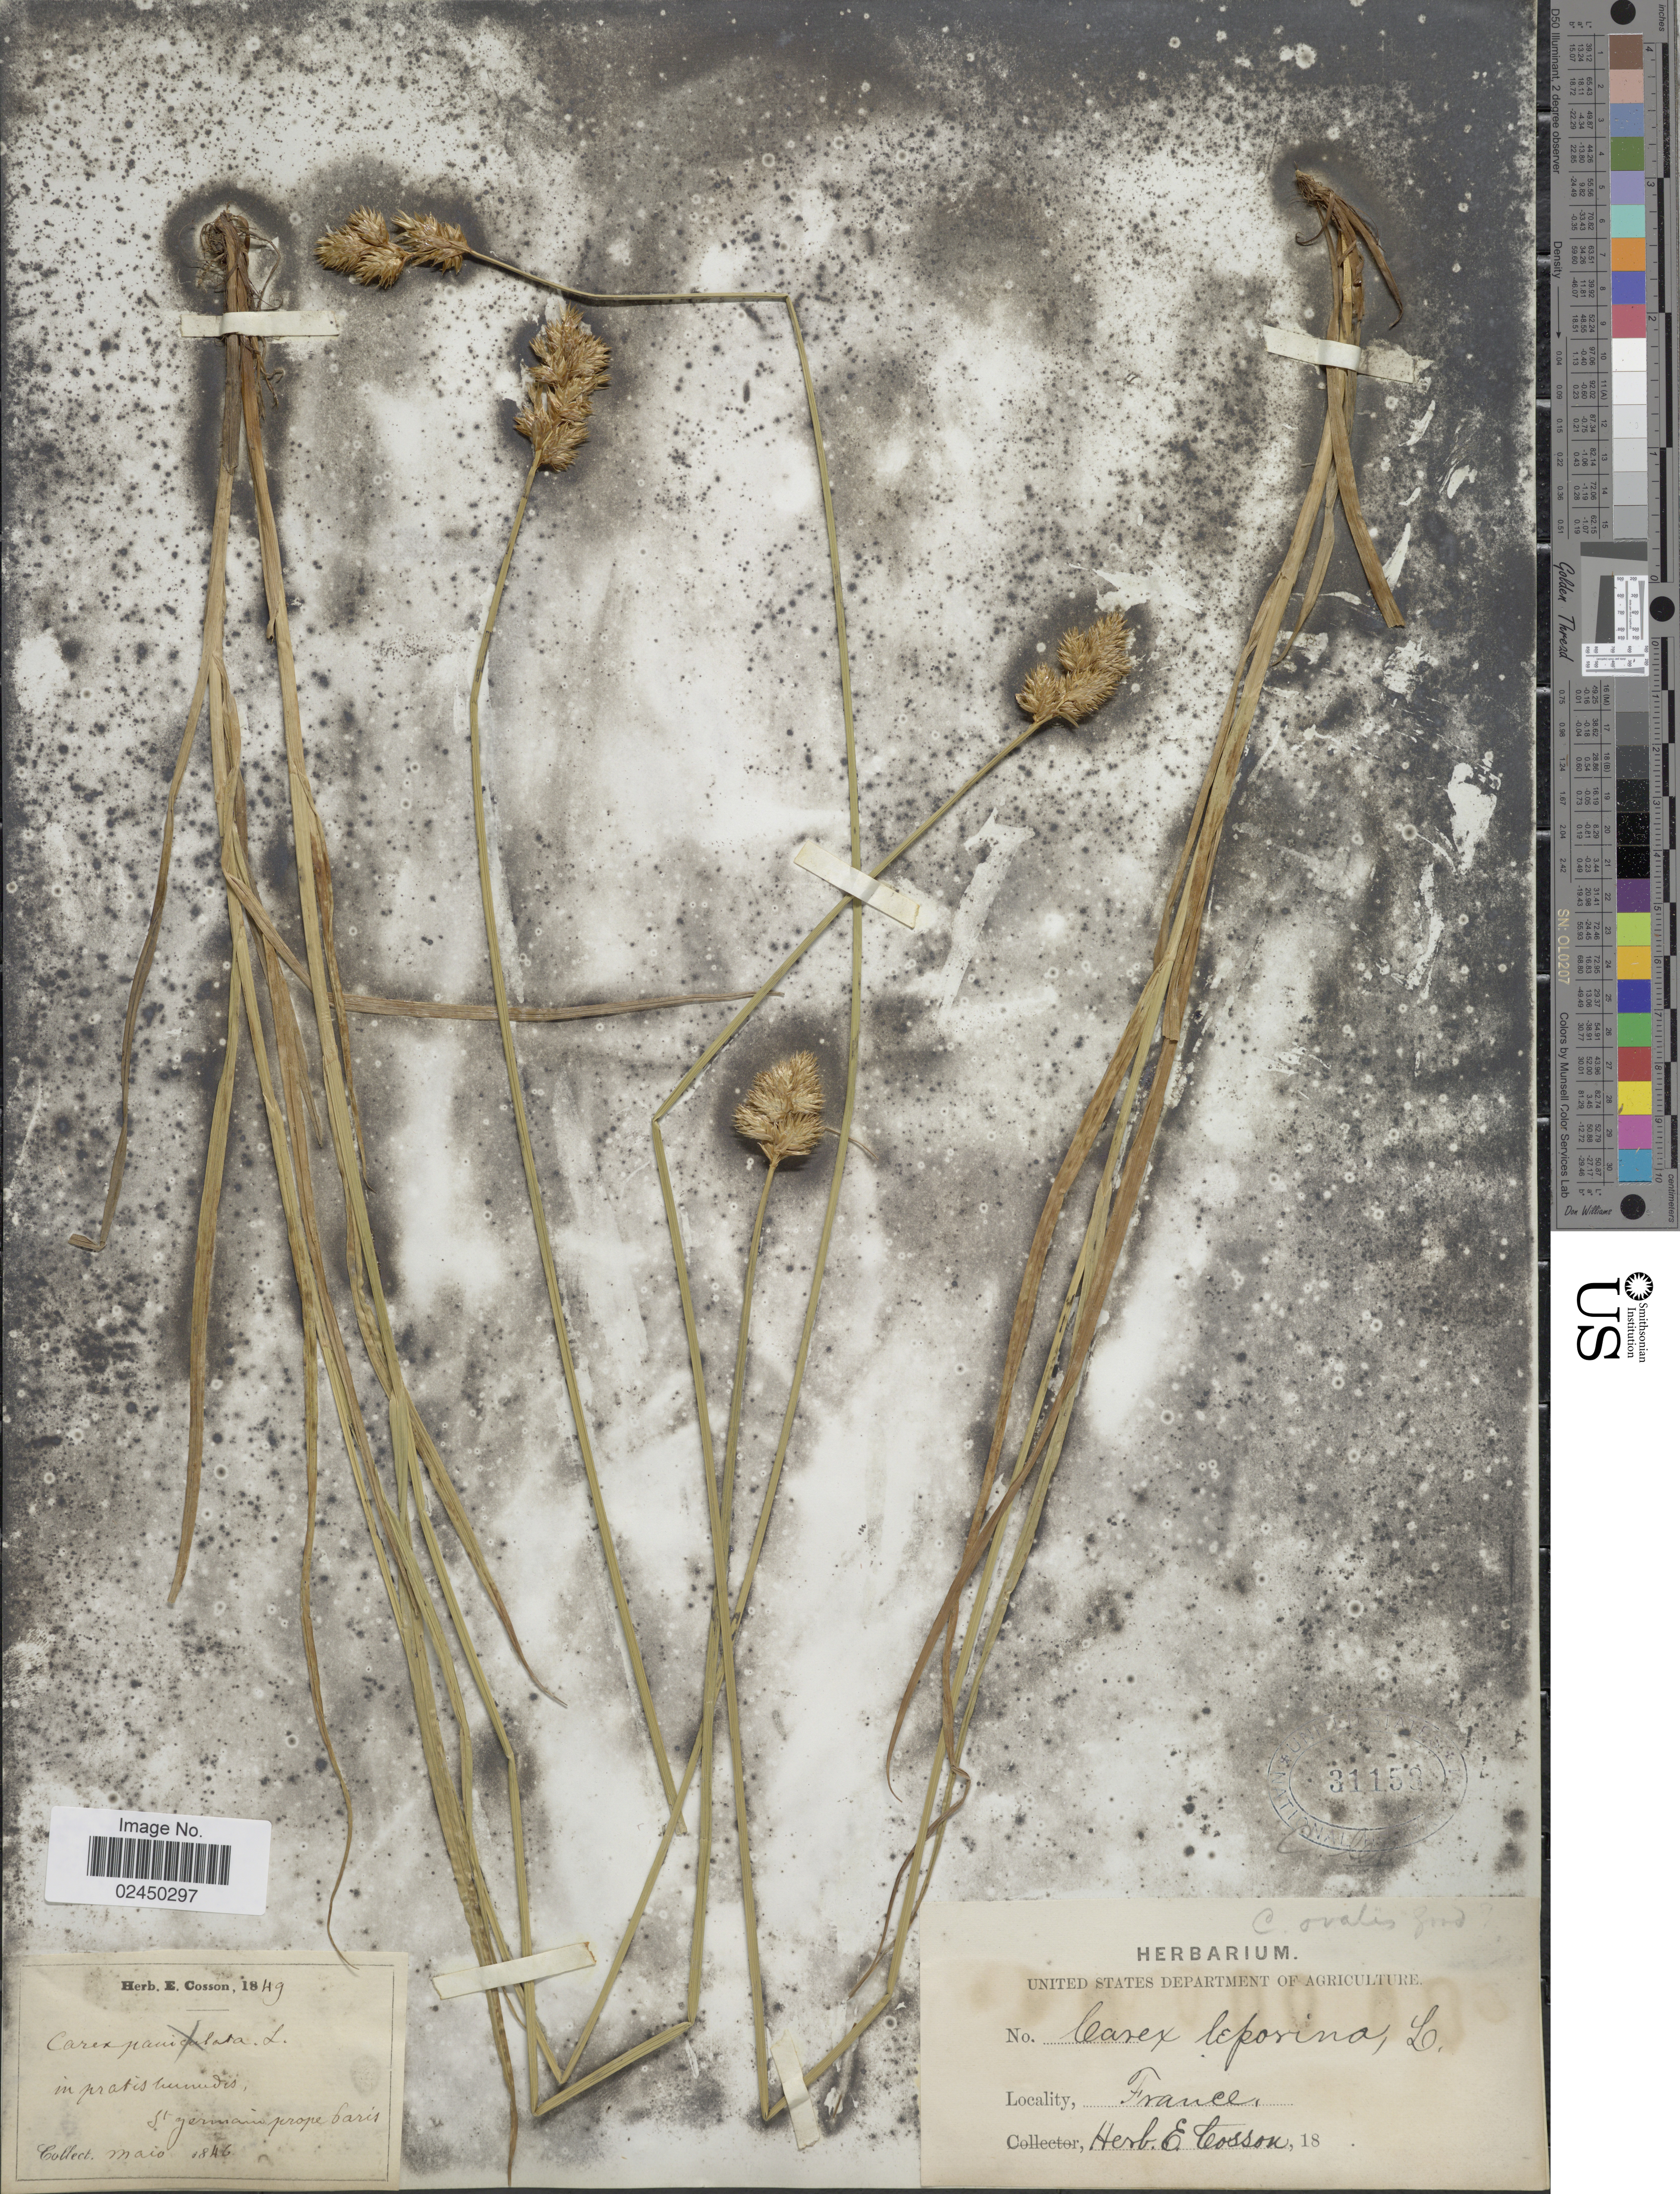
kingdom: Plantae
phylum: Tracheophyta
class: Liliopsida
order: Poales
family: Cyperaceae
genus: Carex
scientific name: Carex leporina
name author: L.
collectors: ex herb. Cosson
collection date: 1846-05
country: France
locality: In pratis humidis, S. germain prope Caris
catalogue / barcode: US 31158